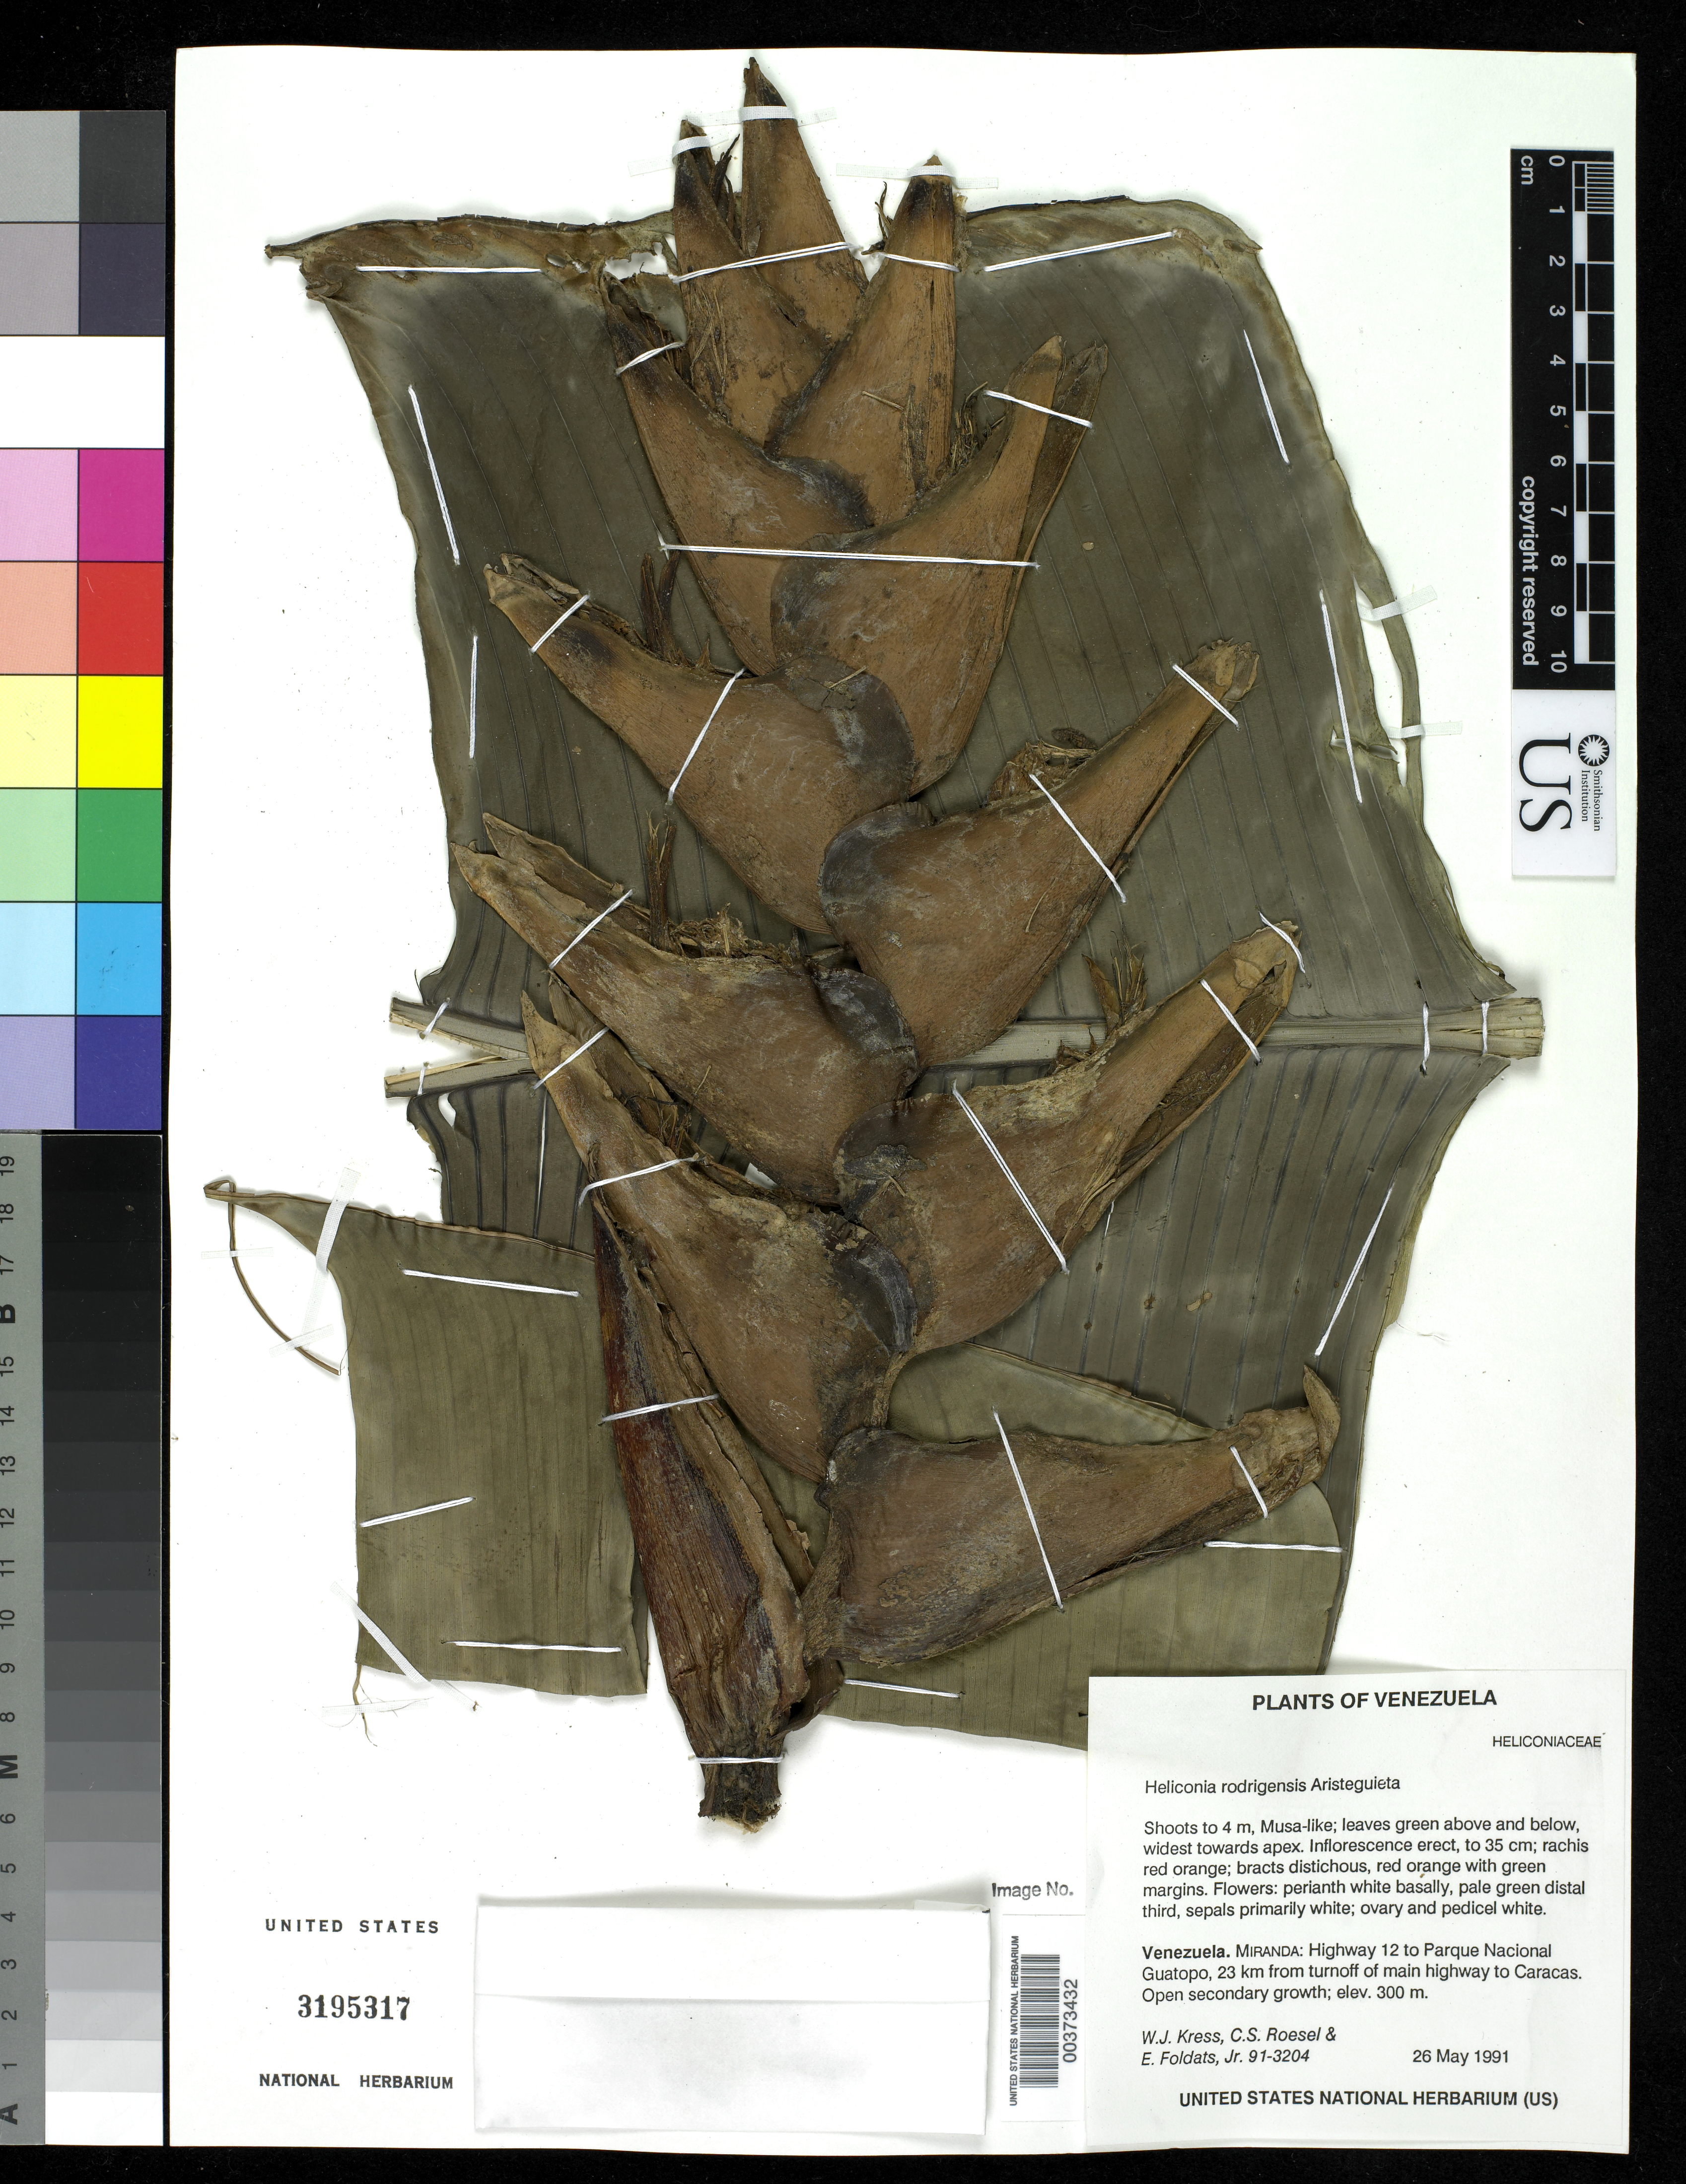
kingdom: Plantae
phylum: Tracheophyta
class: Liliopsida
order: Zingiberales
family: Heliconiaceae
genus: Heliconia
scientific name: Heliconia rodriguensis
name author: Aristeg.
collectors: W. J. Kress, C. S. Roesel & E. Foldats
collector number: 91-3204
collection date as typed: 26 May 1991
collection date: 1991-05-26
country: Venezuela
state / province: Miranda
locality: Hwy 12 to parque nacional guatopo, 23 km from turnoff of main hwy to caracas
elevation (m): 300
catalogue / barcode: US 3195317